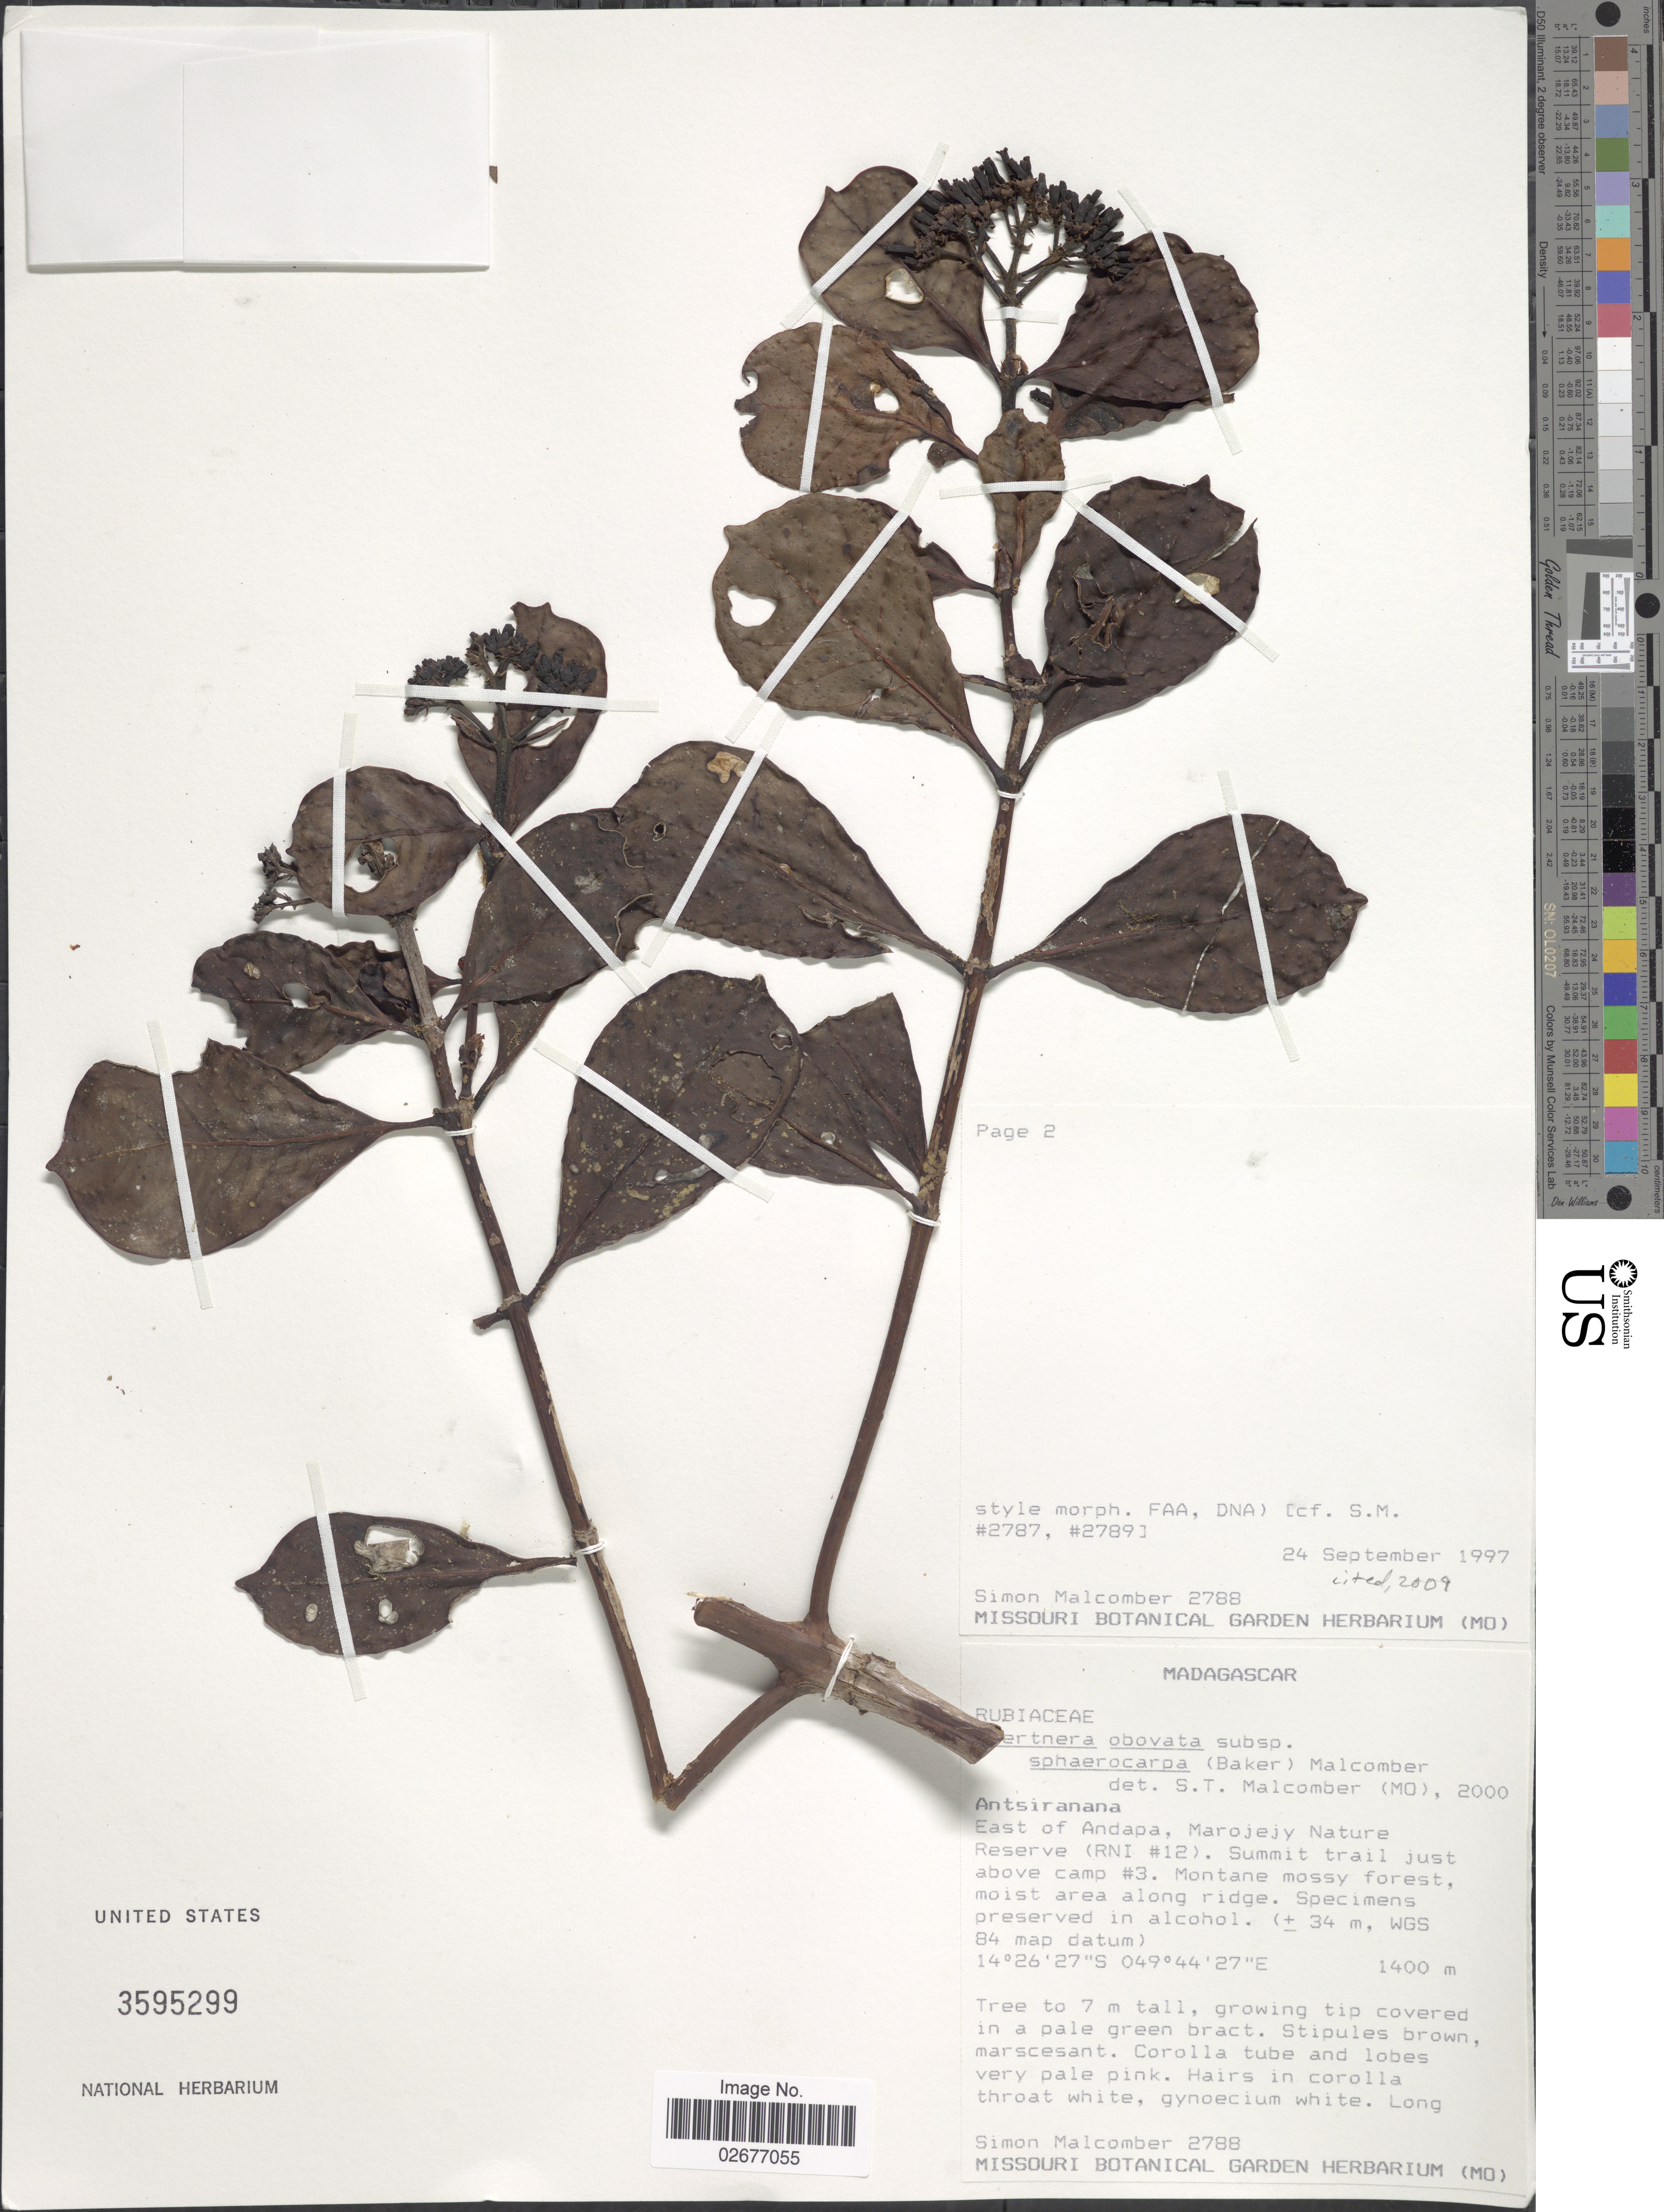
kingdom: Plantae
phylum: Tracheophyta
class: Magnoliopsida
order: Gentianales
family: Rubiaceae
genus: Gaertnera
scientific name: Gaertnera obovata var. sphaerocarpa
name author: (Baker) Malcomber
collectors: S. T. Malcomber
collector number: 2788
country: Madagascar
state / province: Sava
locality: East of Andapa, Marojejy Nature Reserve (RNI #12) Summit trail just above camp #3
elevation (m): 1400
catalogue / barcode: US 3595299